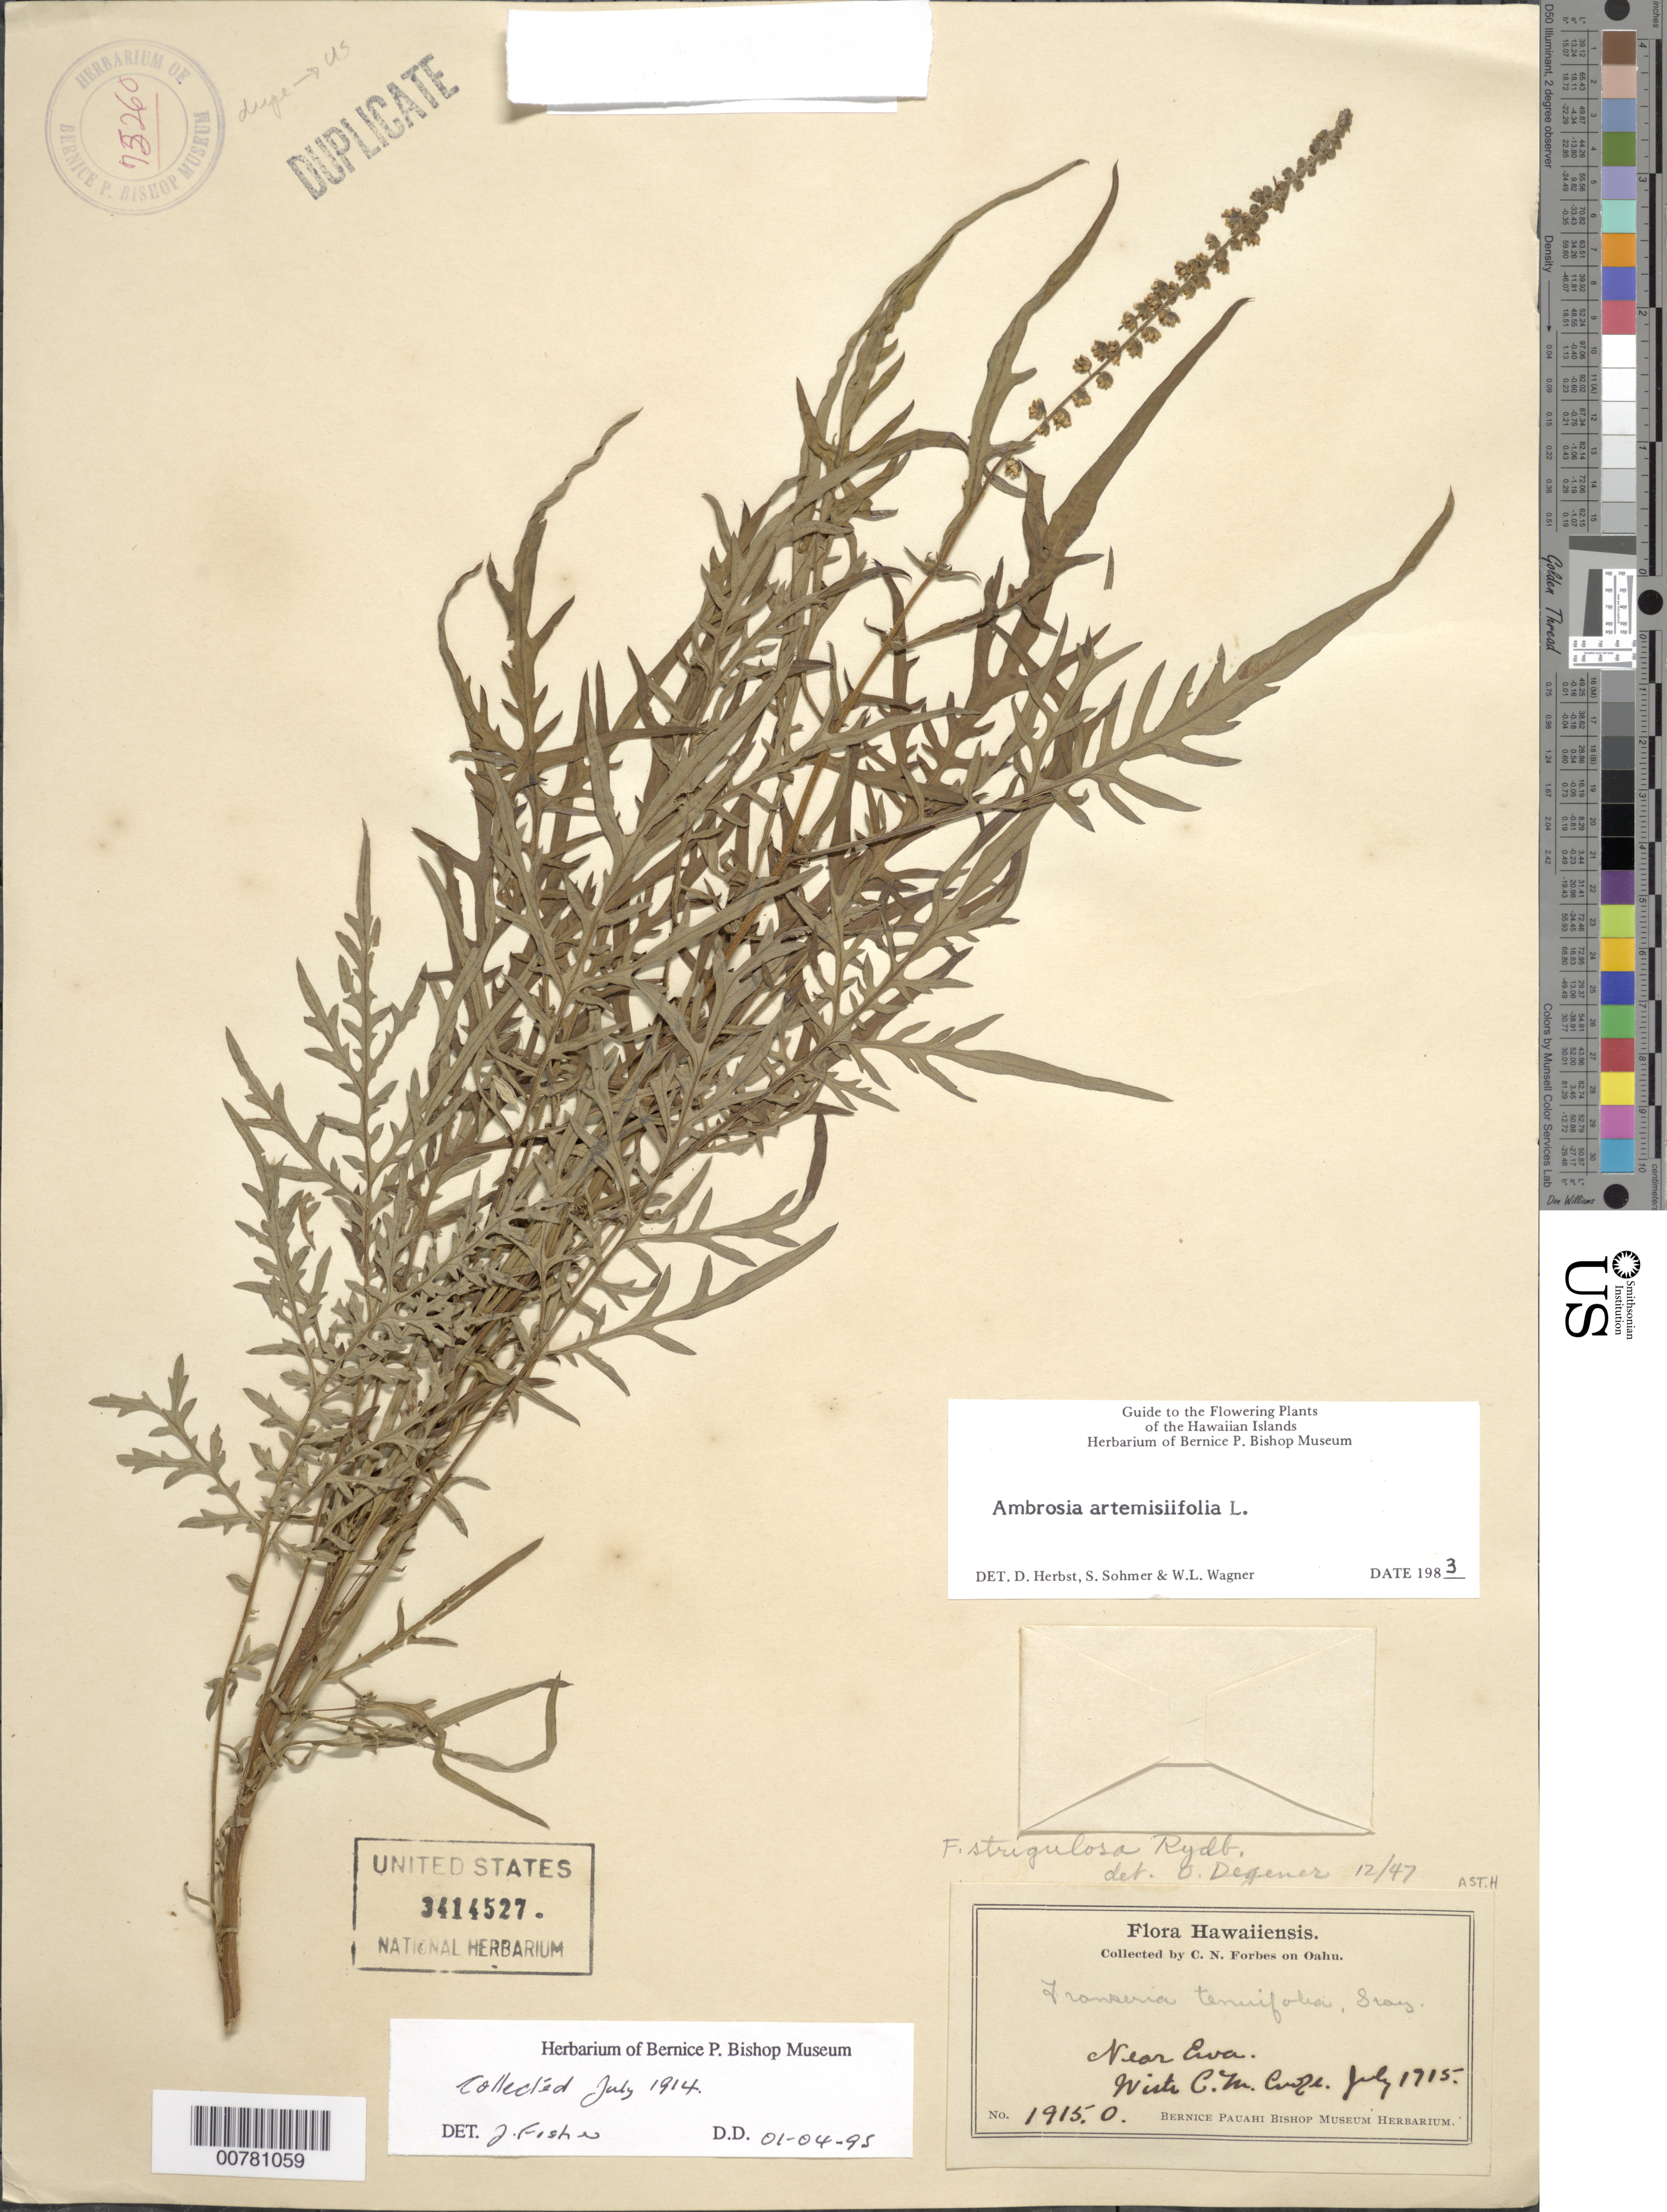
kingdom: Plantae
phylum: Tracheophyta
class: Magnoliopsida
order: Asterales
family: Asteraceae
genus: Ambrosia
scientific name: Ambrosia artemisiifolia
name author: L.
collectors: C. N. Forbes & C. M. Cooke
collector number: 1915.O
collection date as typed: Jul 1914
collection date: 1914-07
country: United States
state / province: Hawaii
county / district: Honolulu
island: Oahu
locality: Near Ewa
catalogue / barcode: US 3414527